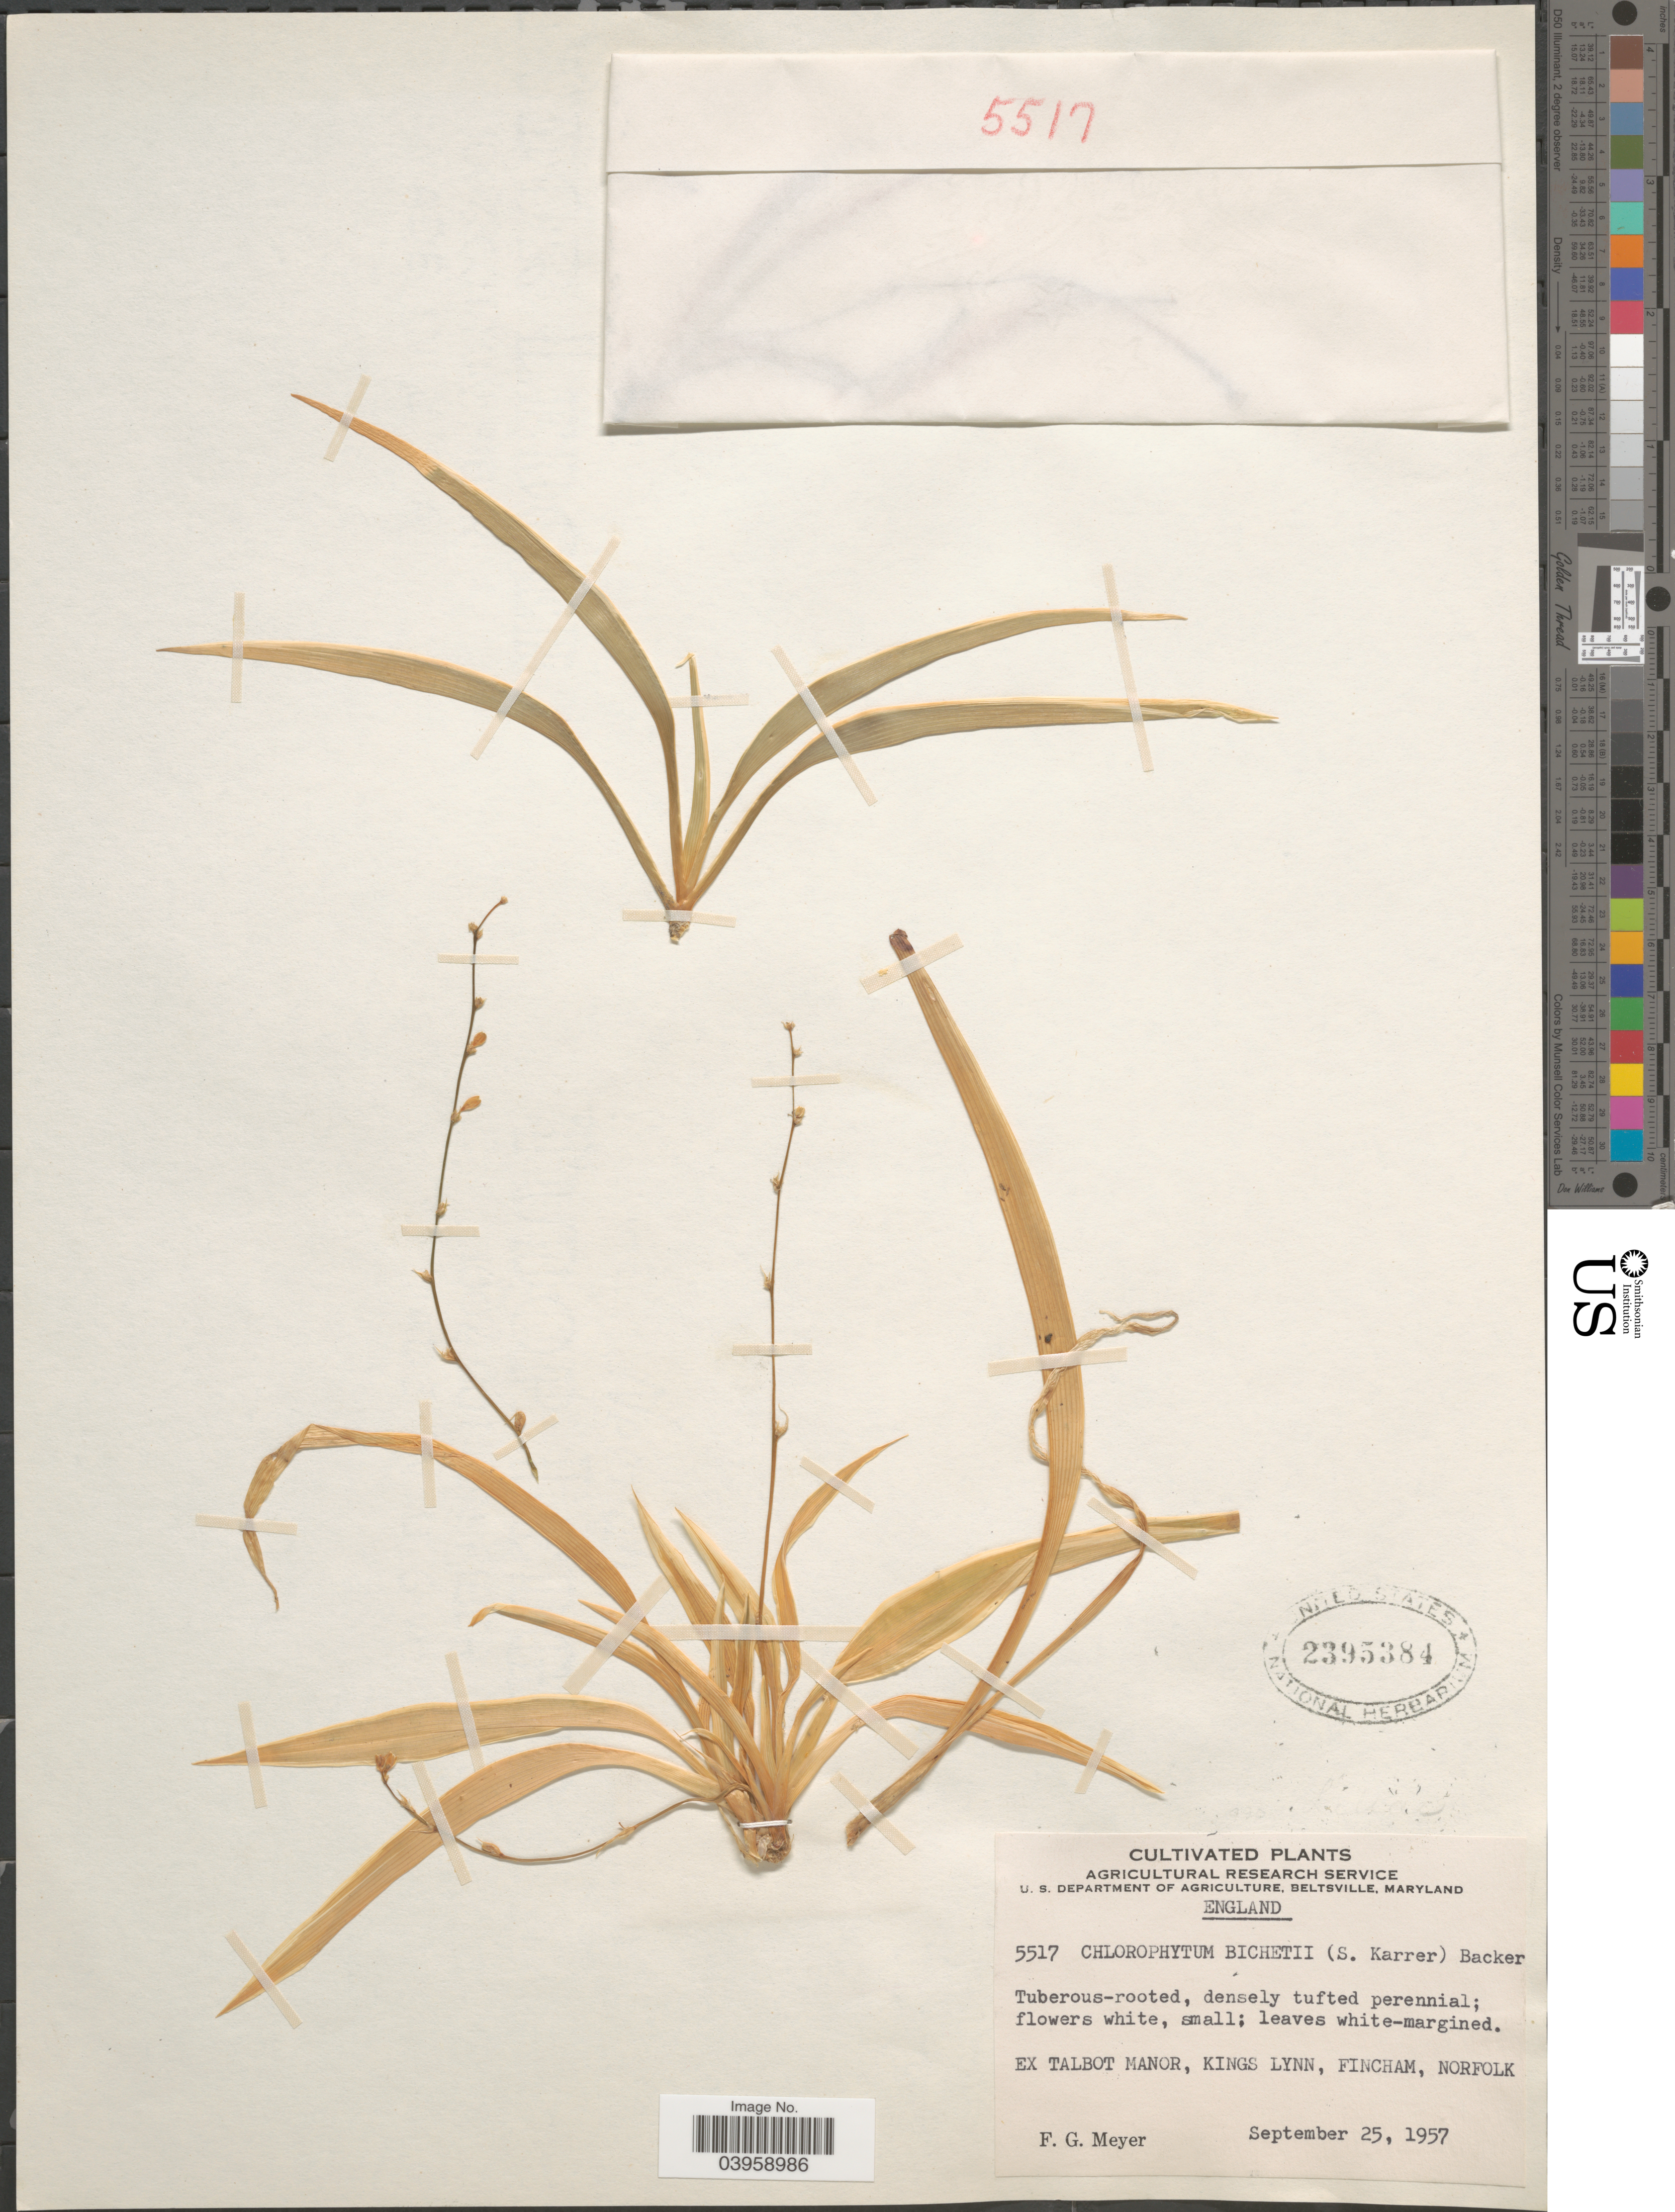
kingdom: Plantae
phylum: Tracheophyta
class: Liliopsida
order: Asparagales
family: Asparagaceae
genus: Chlorophytum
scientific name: Chlorophytum bichetii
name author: Backer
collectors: F. G. Meyer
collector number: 5517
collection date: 1957-09-25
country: United Kingdom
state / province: England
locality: Ex Talbot Manor, Kings Lynn, Fincham, Norfolk.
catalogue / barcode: US 2395384